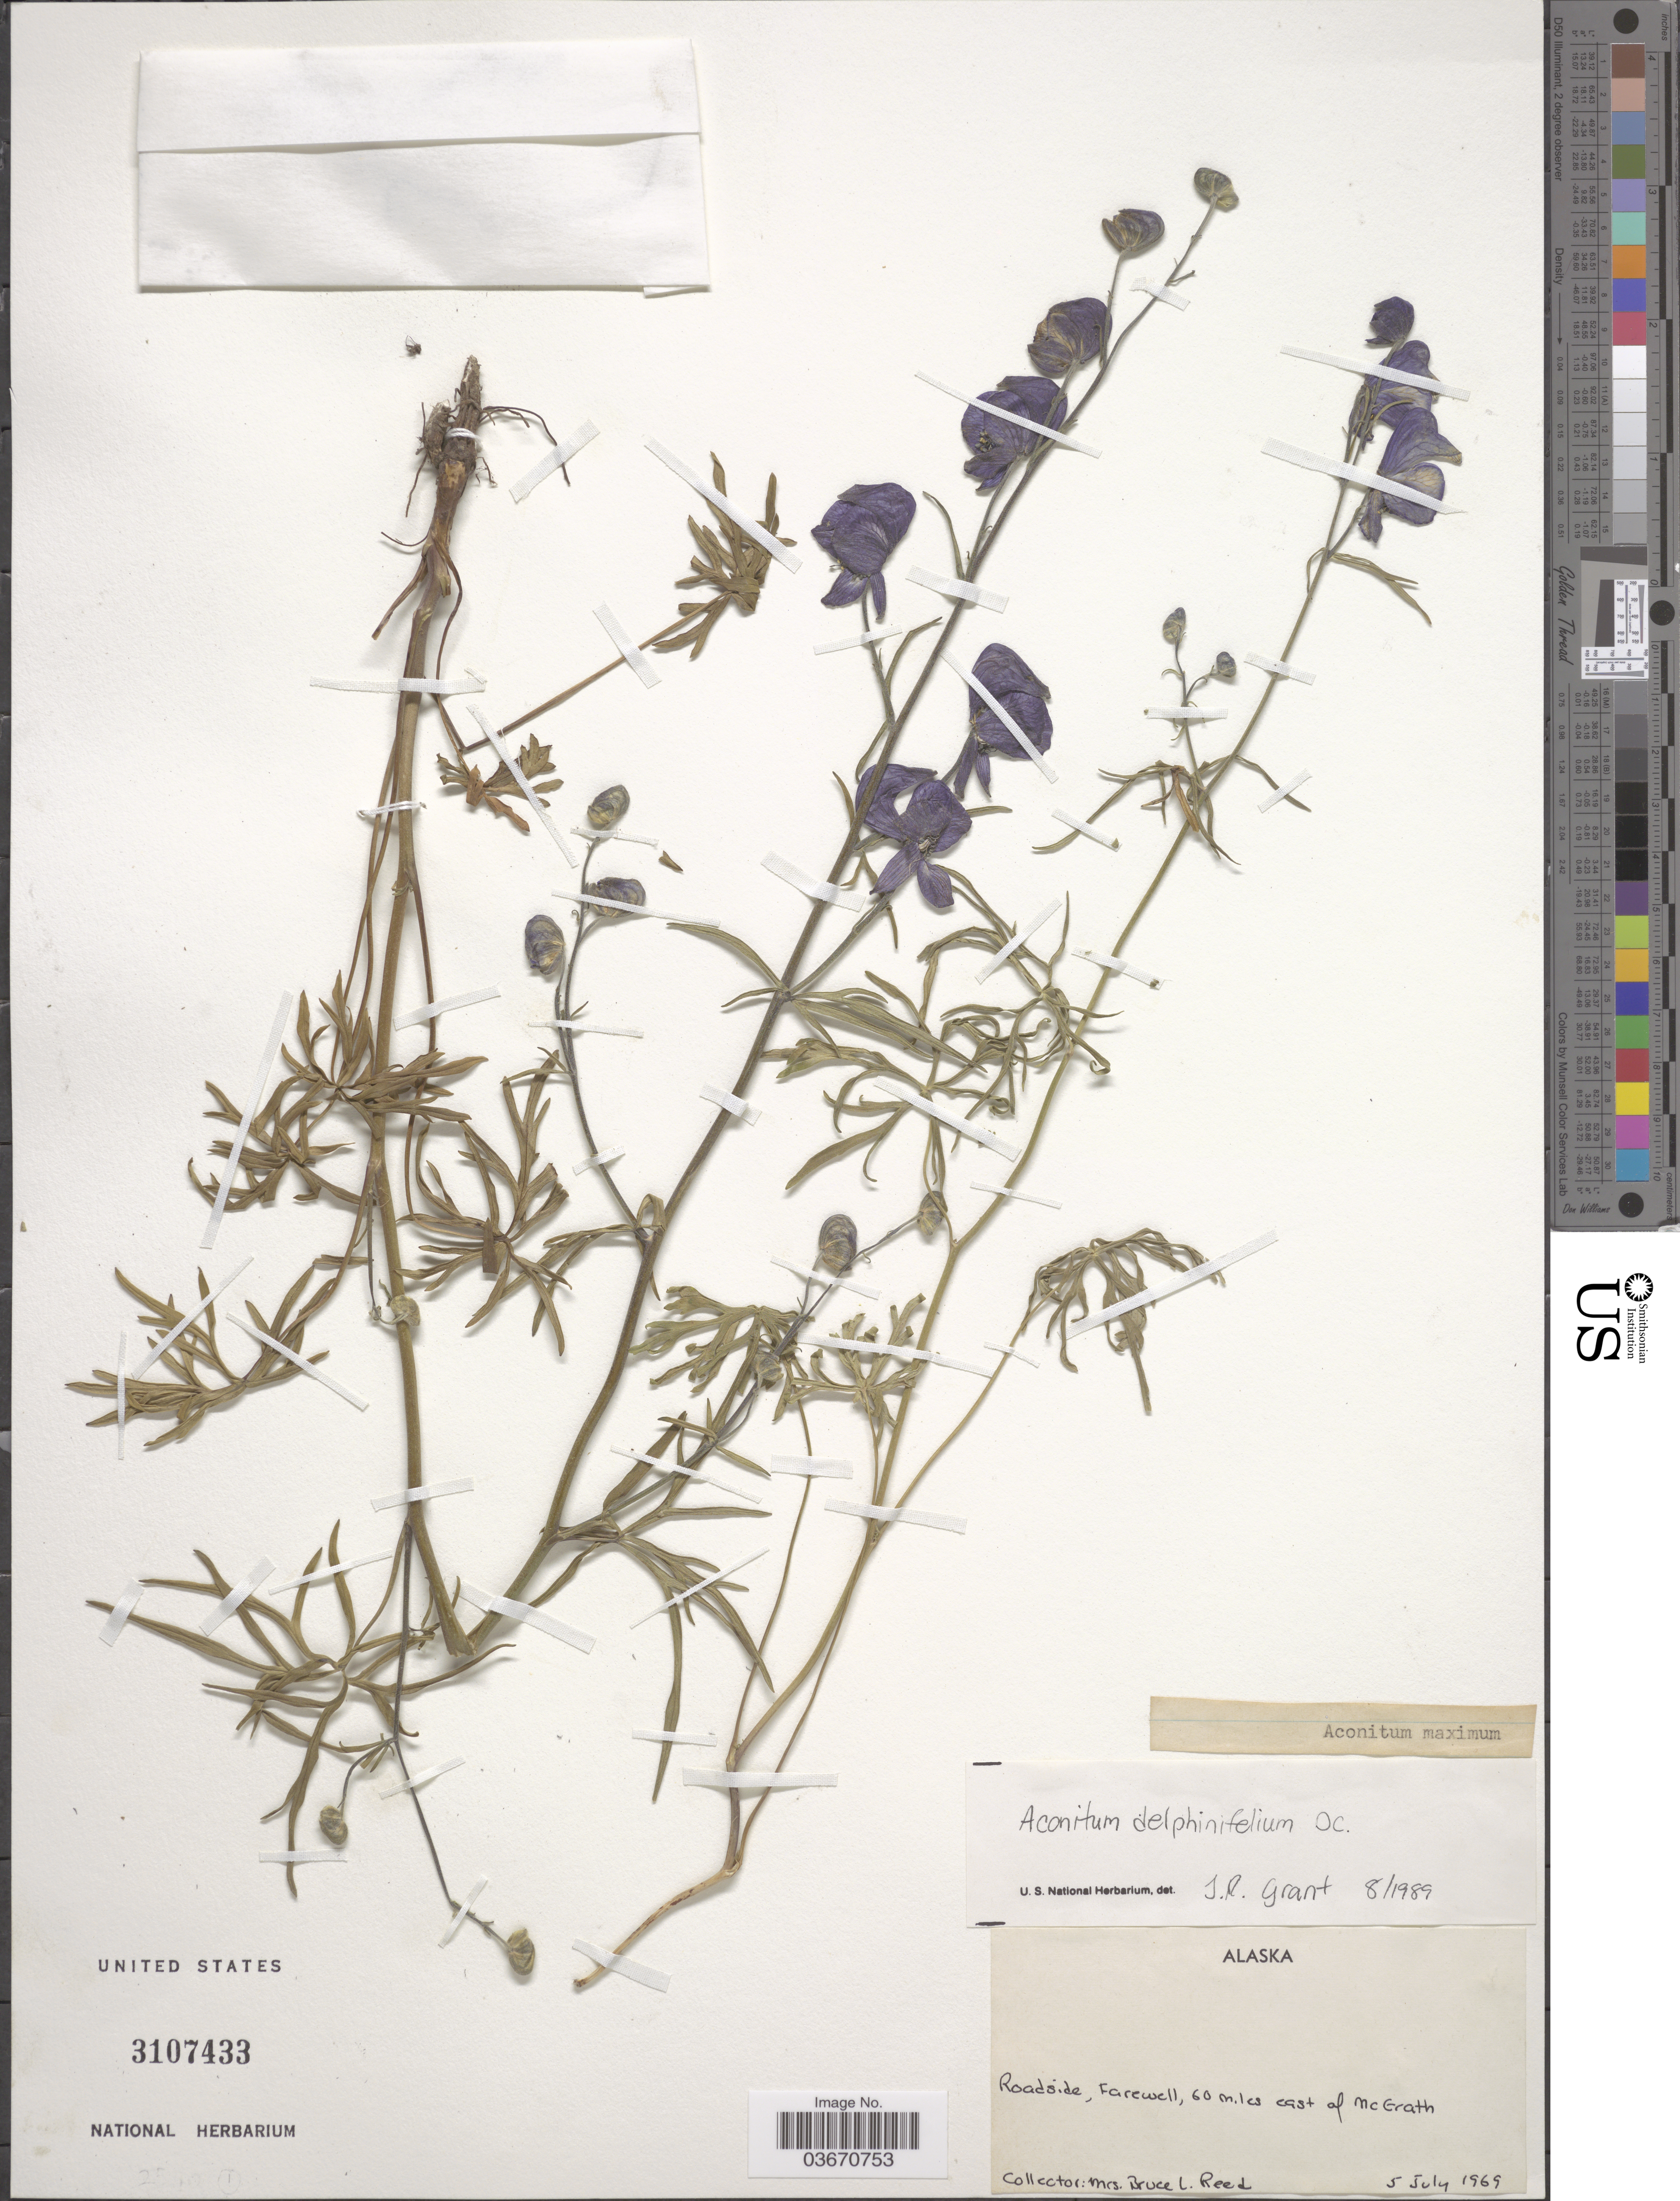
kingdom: Plantae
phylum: Tracheophyta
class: Magnoliopsida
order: Ranunculales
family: Ranunculaceae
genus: Aconitum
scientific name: Aconitum delphinifolium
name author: DC.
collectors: B. Reed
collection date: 1969-07-05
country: United States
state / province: Alaska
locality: Roadside, Farewell, 60 miles east of McGrath.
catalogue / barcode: US 3107433